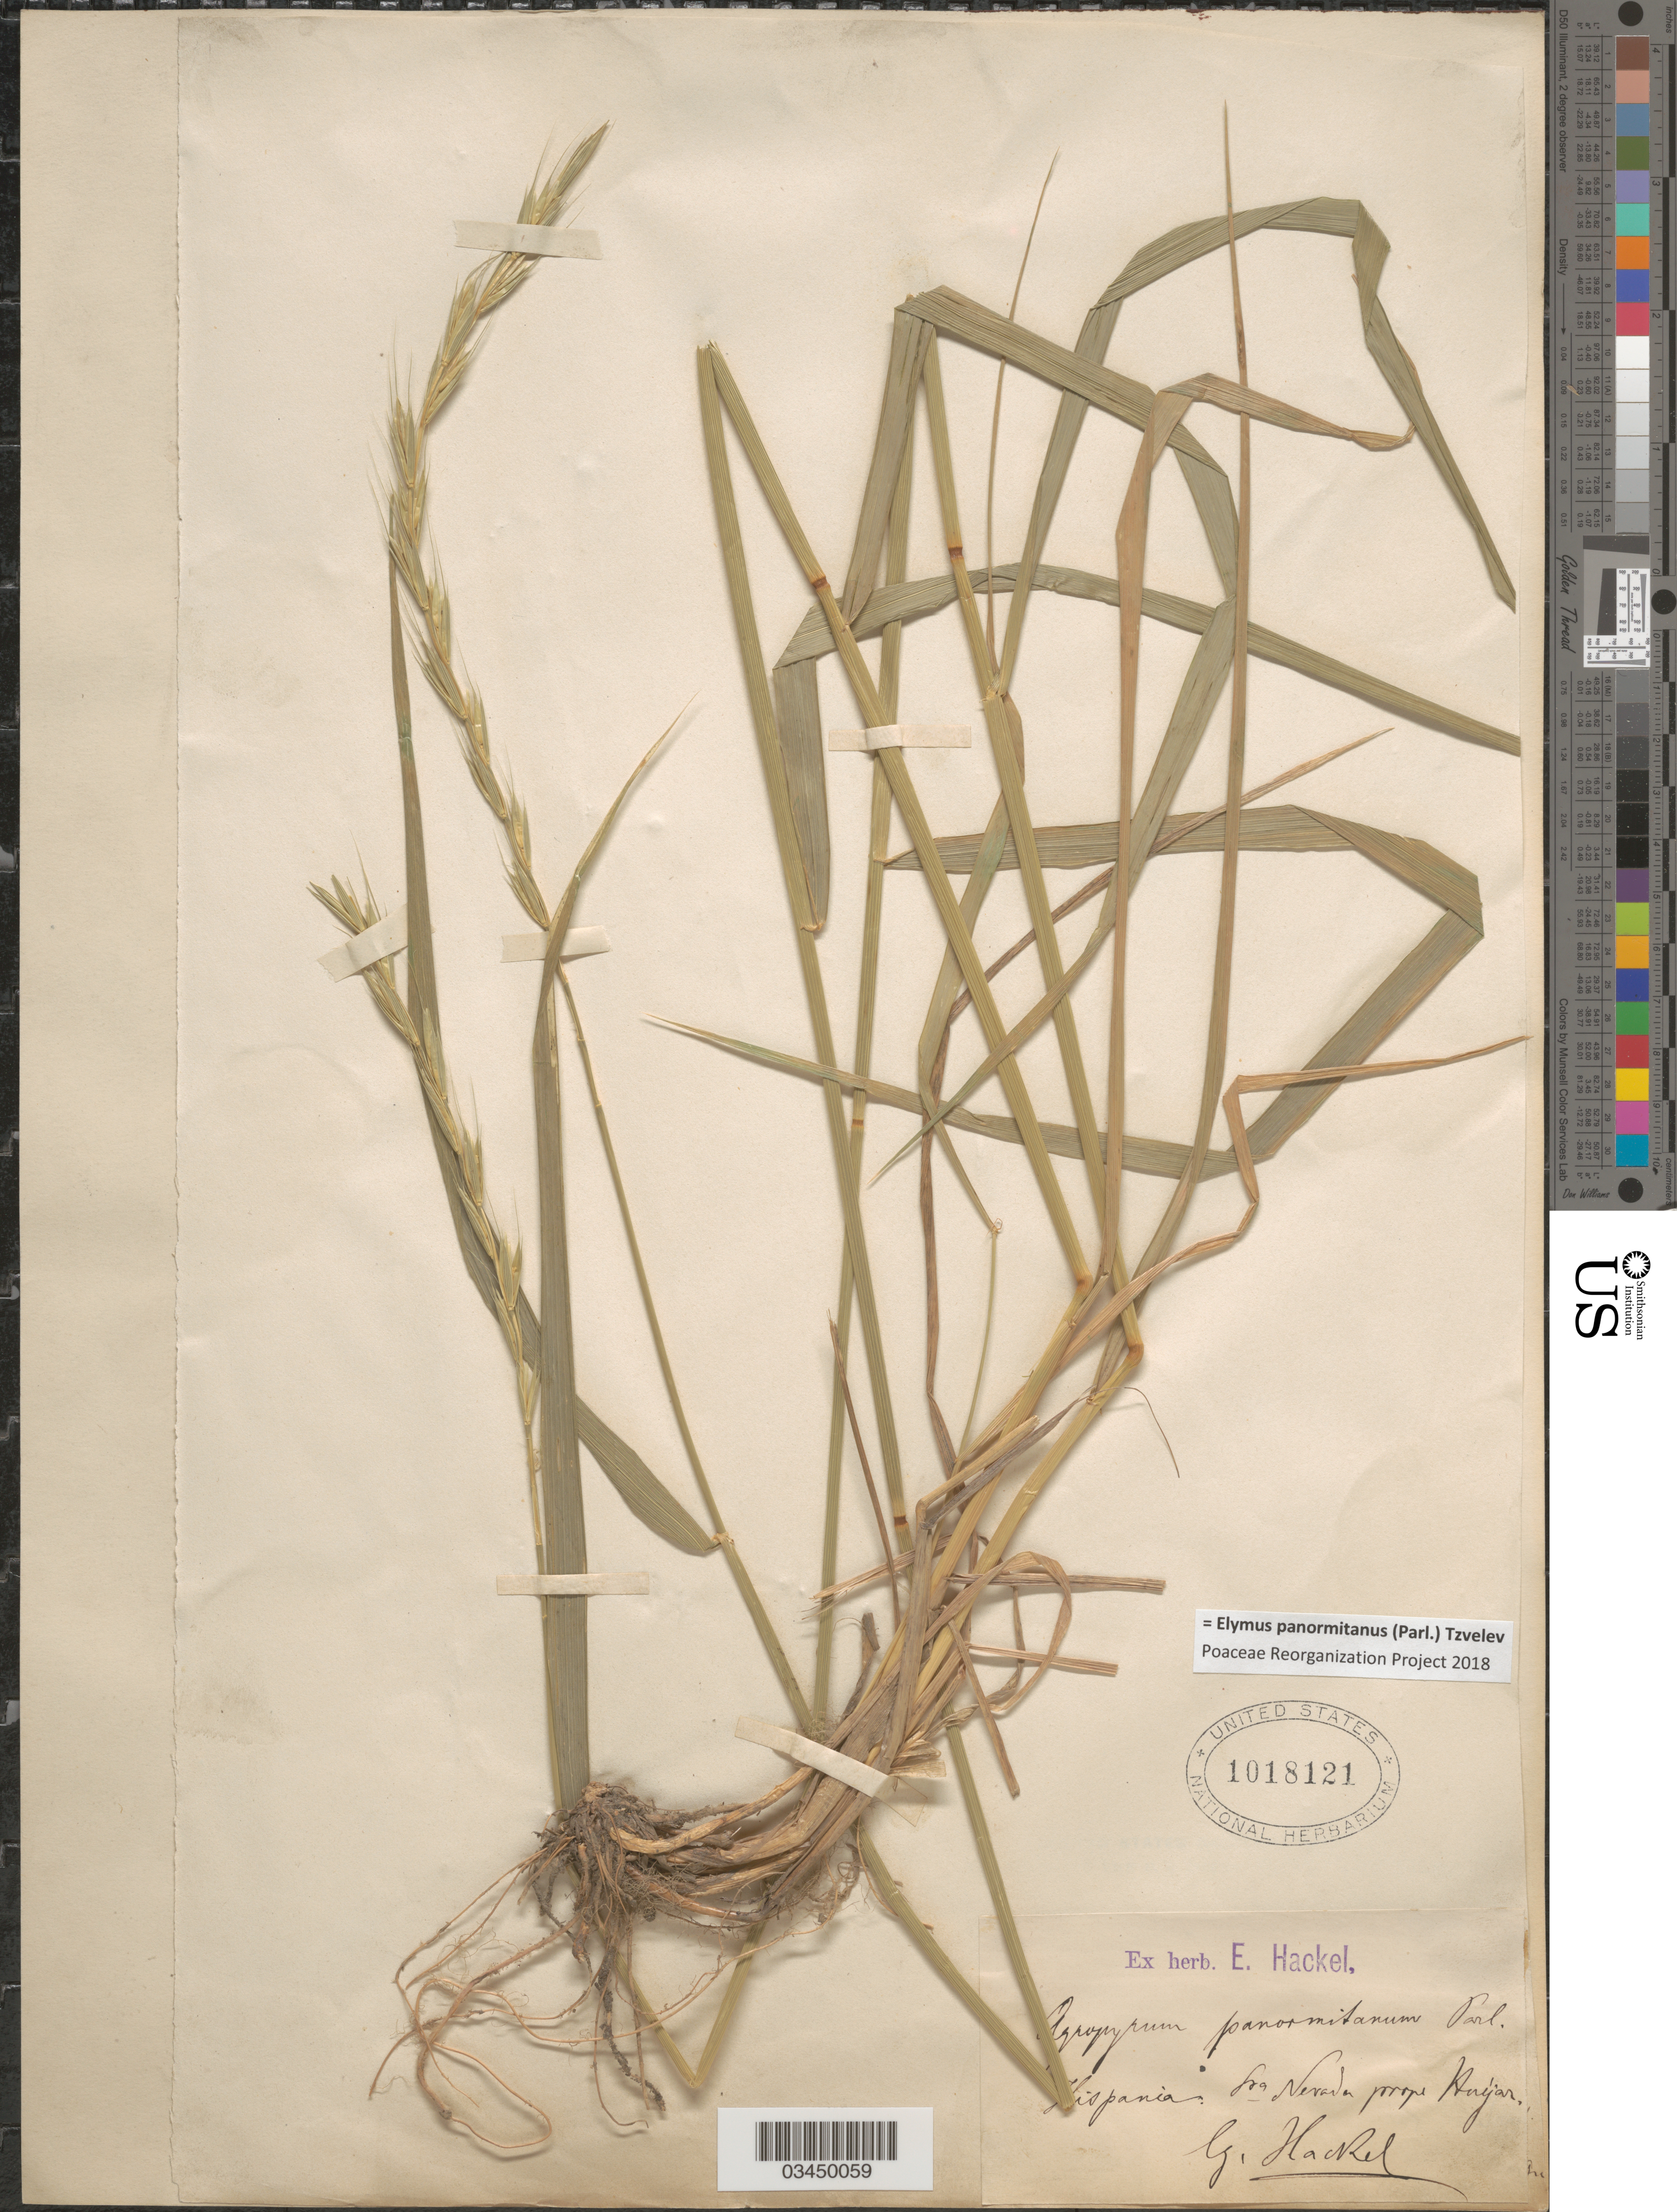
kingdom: Plantae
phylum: Tracheophyta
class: Liliopsida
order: Poales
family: Poaceae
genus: Elymus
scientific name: Elymus panormitanus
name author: (Parl.) Tzvelev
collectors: E. Hackel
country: Spain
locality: Hispania: Sra. Nevada prope Huijar.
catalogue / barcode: US 1018121